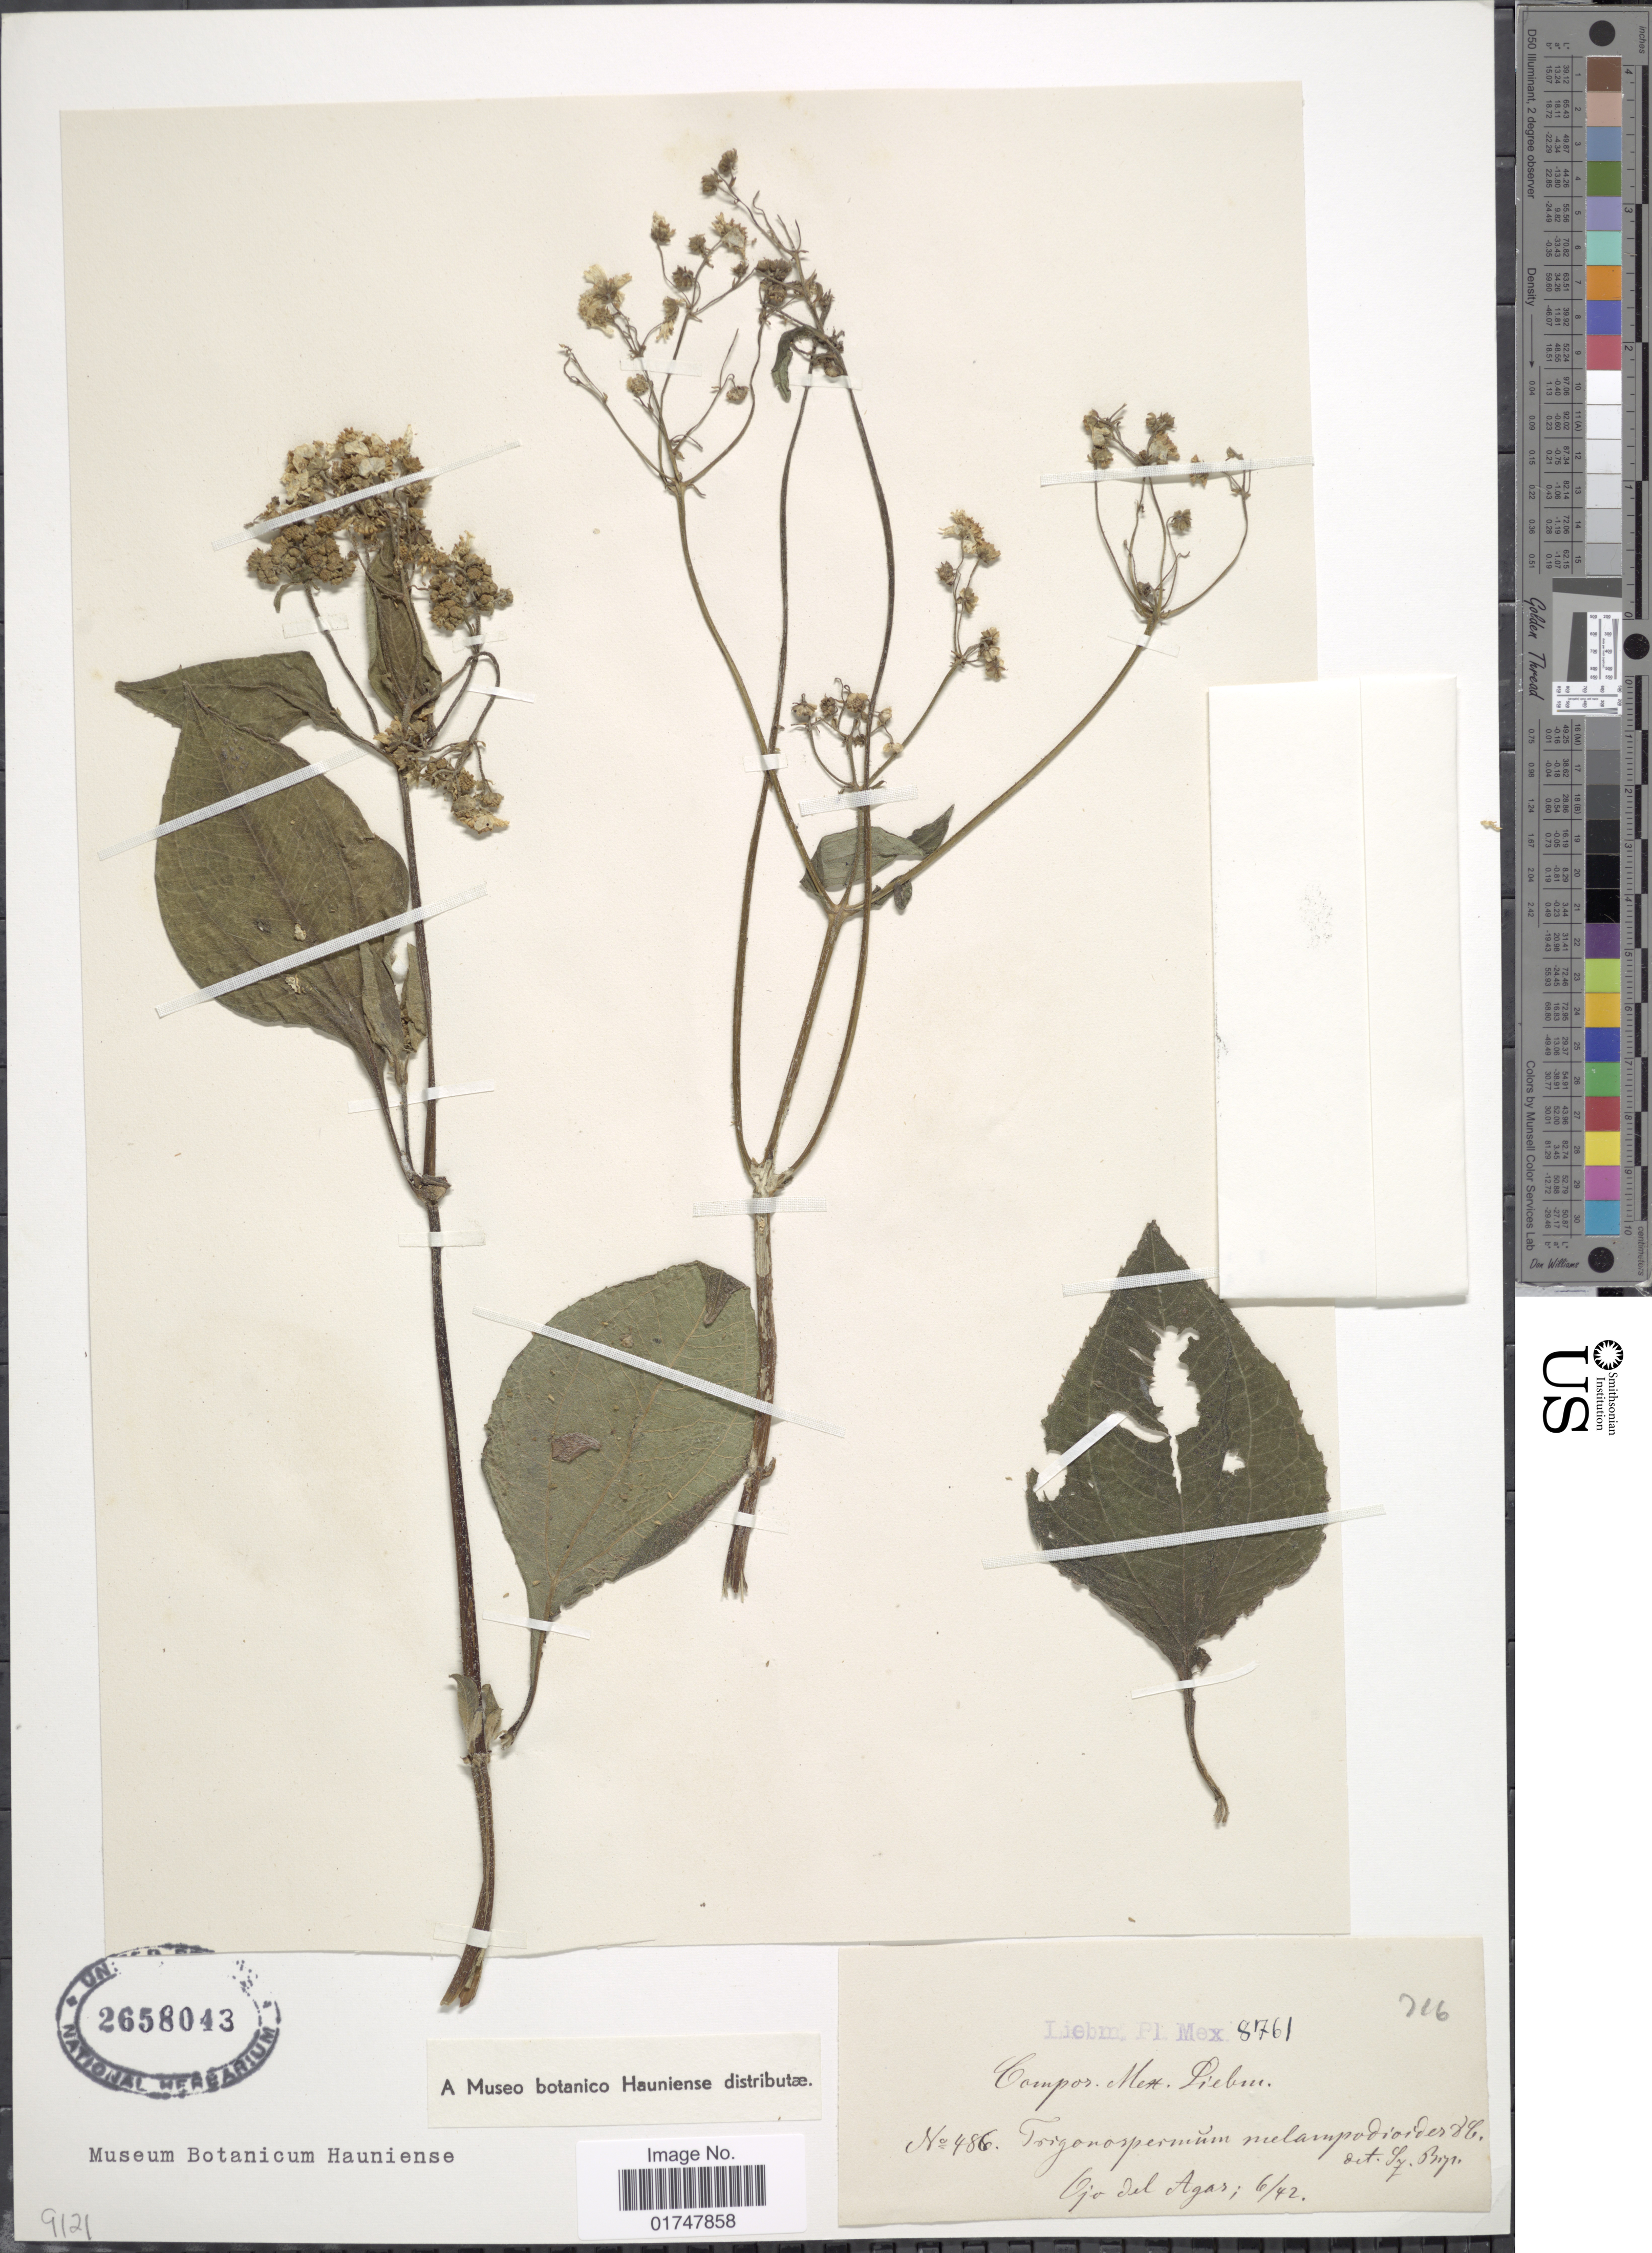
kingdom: Plantae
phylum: Tracheophyta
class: Magnoliopsida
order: Asterales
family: Asteraceae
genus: Trigonospermum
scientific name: Trigonospermum melampodioides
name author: DC.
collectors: F. M. Liebmann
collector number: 8761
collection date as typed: Transcribed d/m/y: /6/42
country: Mexico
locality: Ojo del Agar [interpreted]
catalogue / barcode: US 2658043